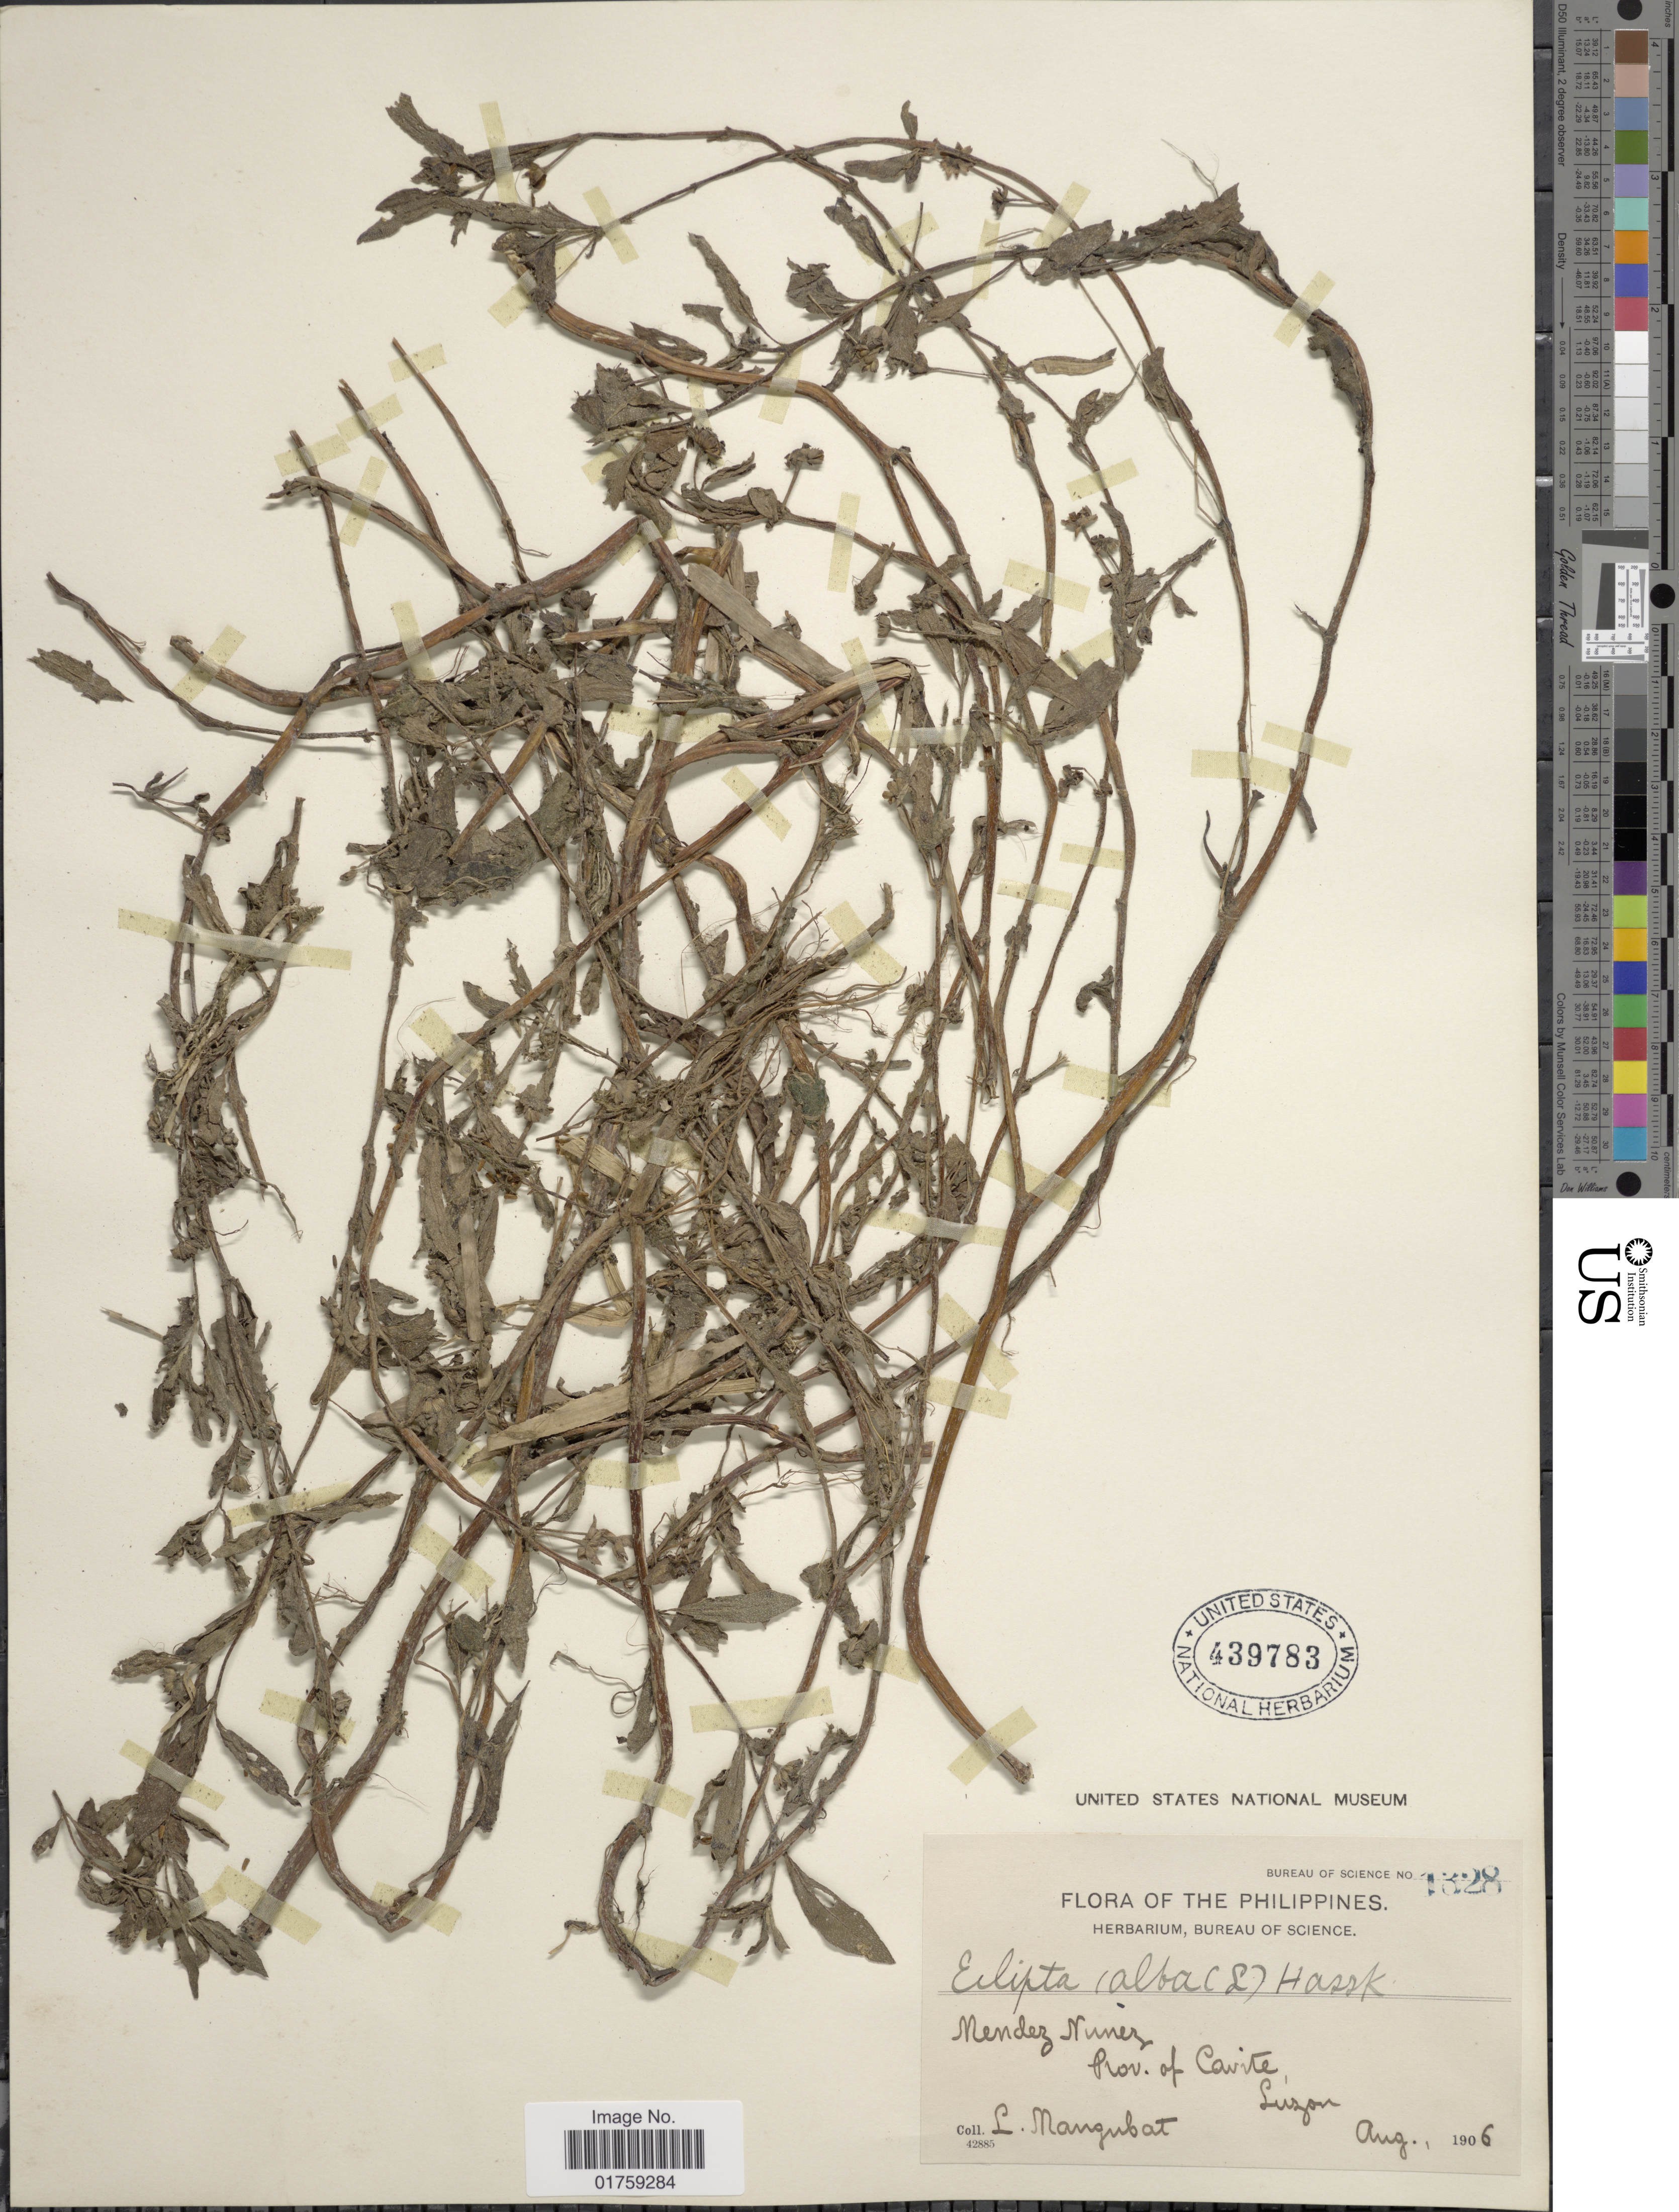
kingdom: Plantae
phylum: Tracheophyta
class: Magnoliopsida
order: Asterales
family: Asteraceae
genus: Eclipta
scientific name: Eclipta alba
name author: (L.) Hassk.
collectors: L. Mangubat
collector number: Bureau of Science 1328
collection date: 1906-08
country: Philippines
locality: Cavite, Province of Cavite. Luzon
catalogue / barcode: US 439783